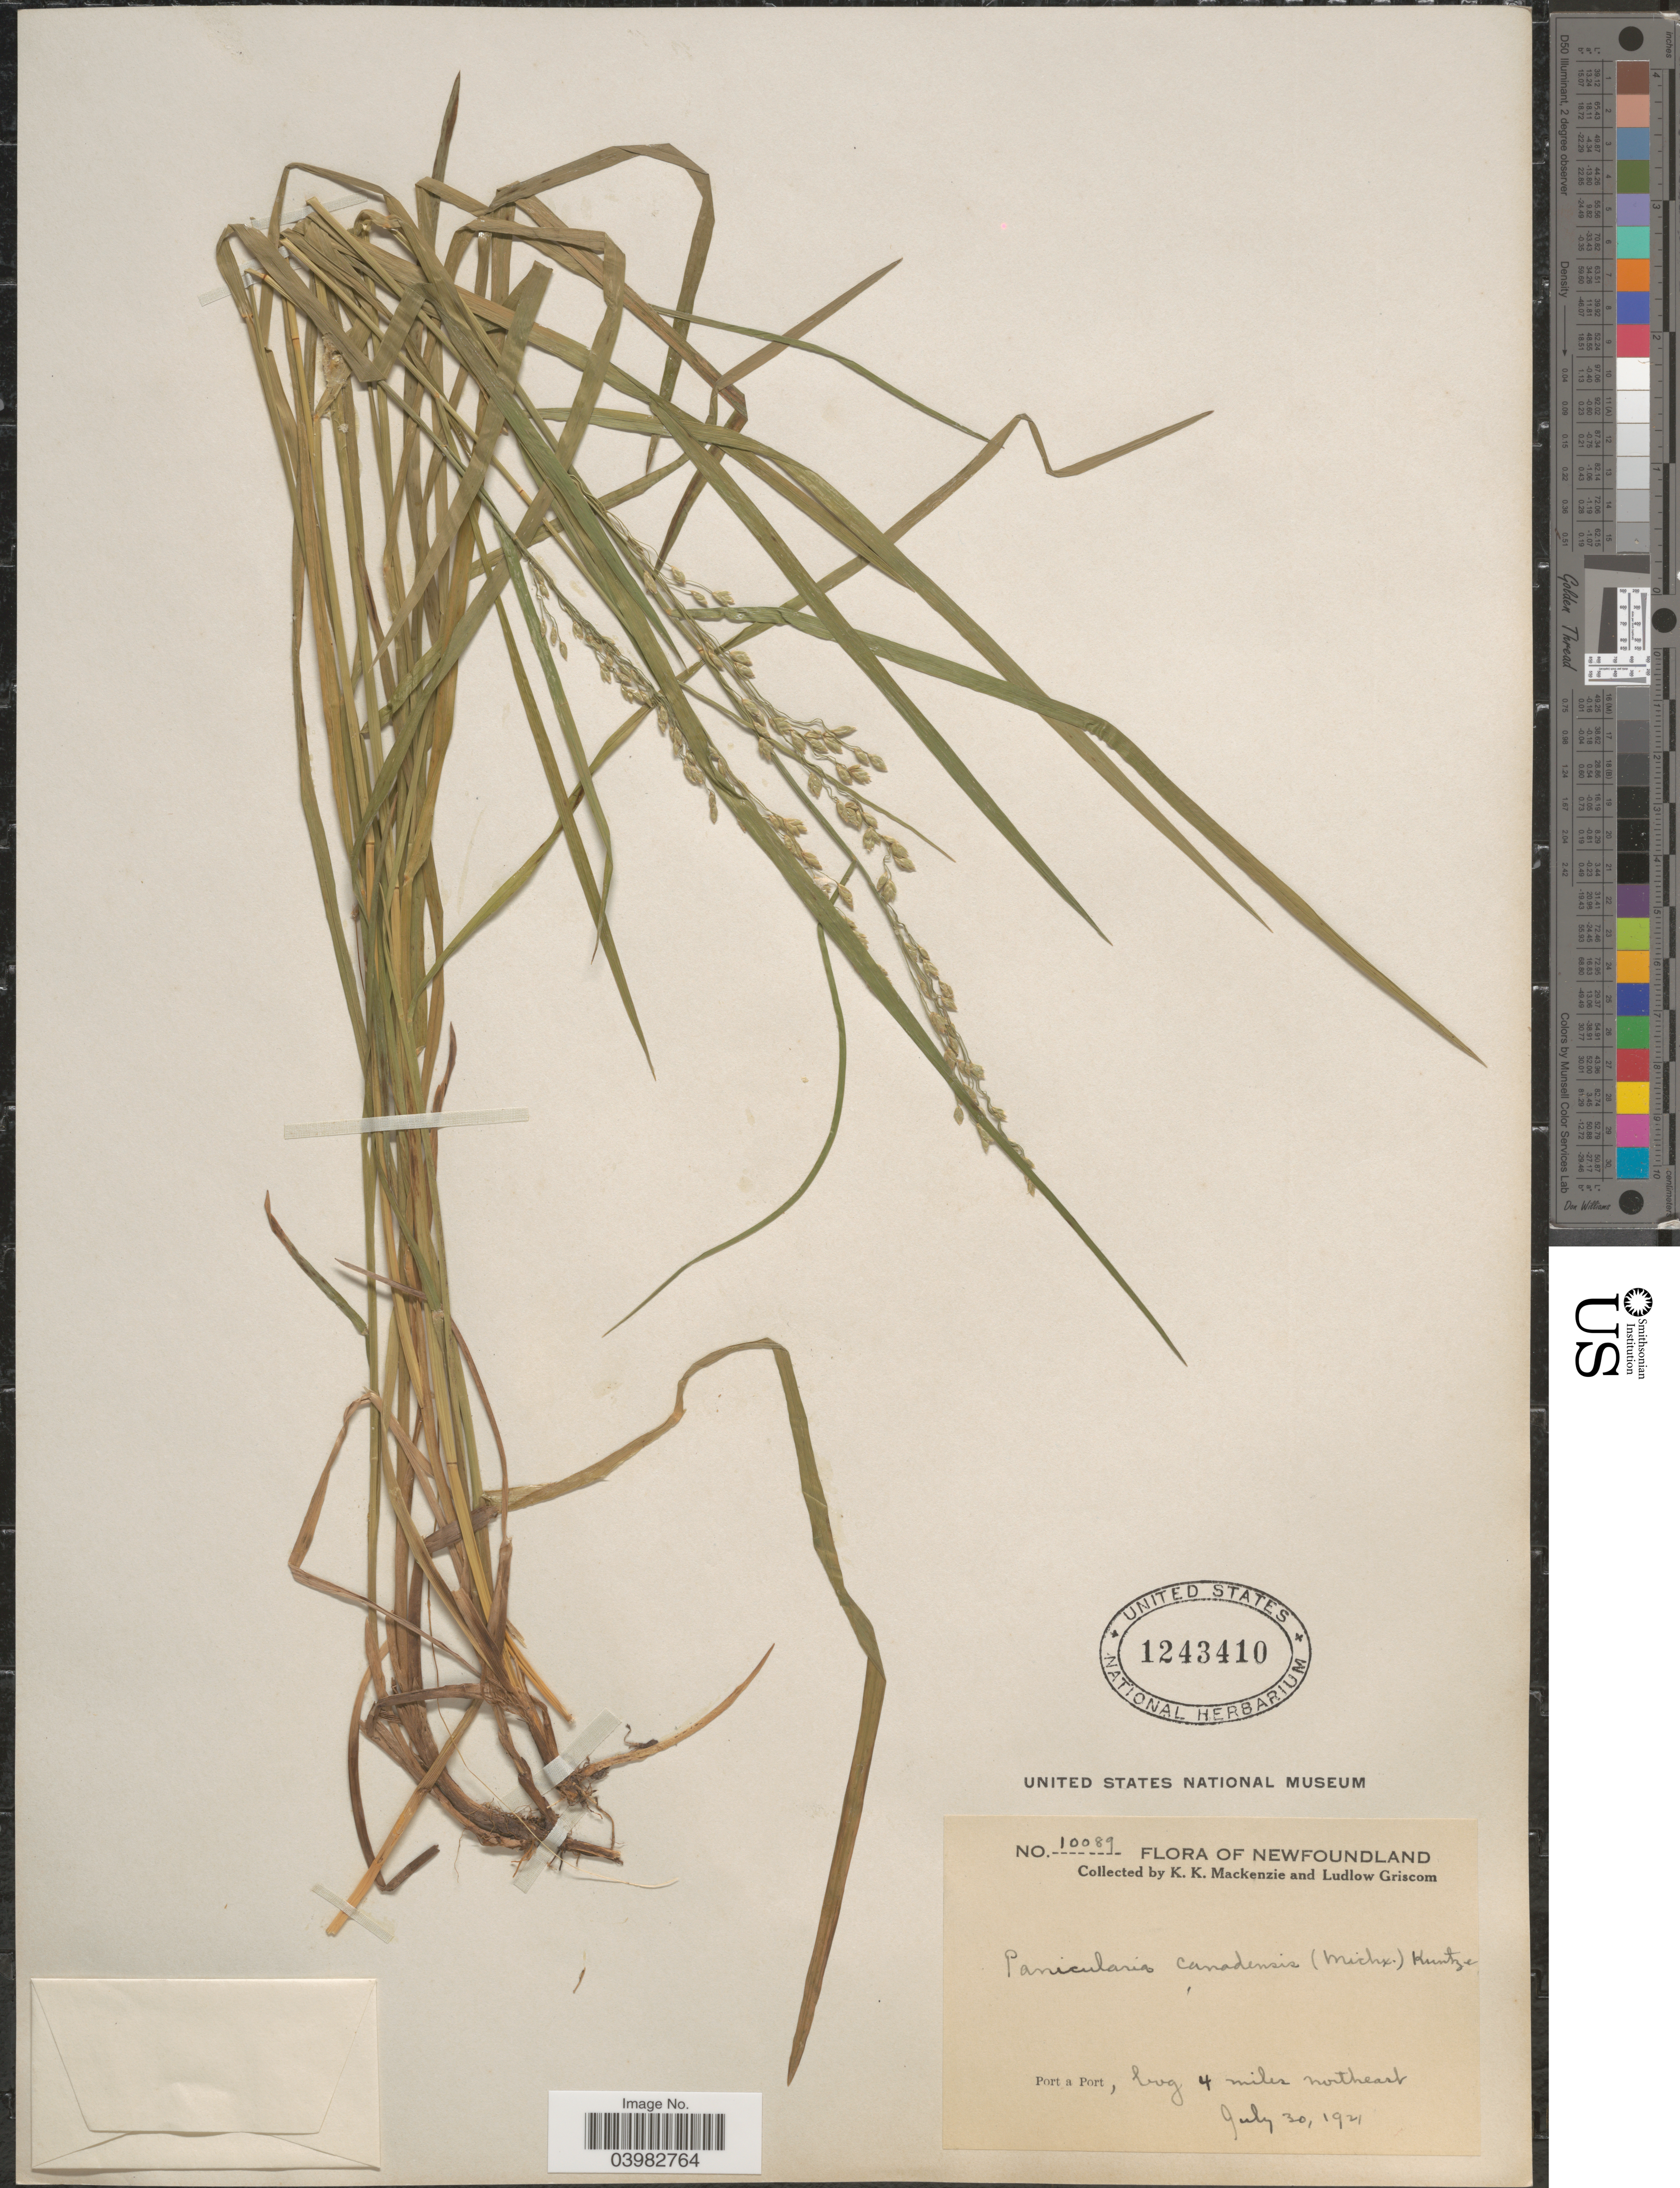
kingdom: Plantae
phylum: Tracheophyta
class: Liliopsida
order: Poales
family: Poaceae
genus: Glyceria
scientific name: Glyceria canadensis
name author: (Michx.) Trin.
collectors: K. K. Mackenzie & L. Griscom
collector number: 10089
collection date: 1921-07-30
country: Canada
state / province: Newfoundland and Labrador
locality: Port a Port, bog 4 miles northeast.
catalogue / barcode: US 1243410